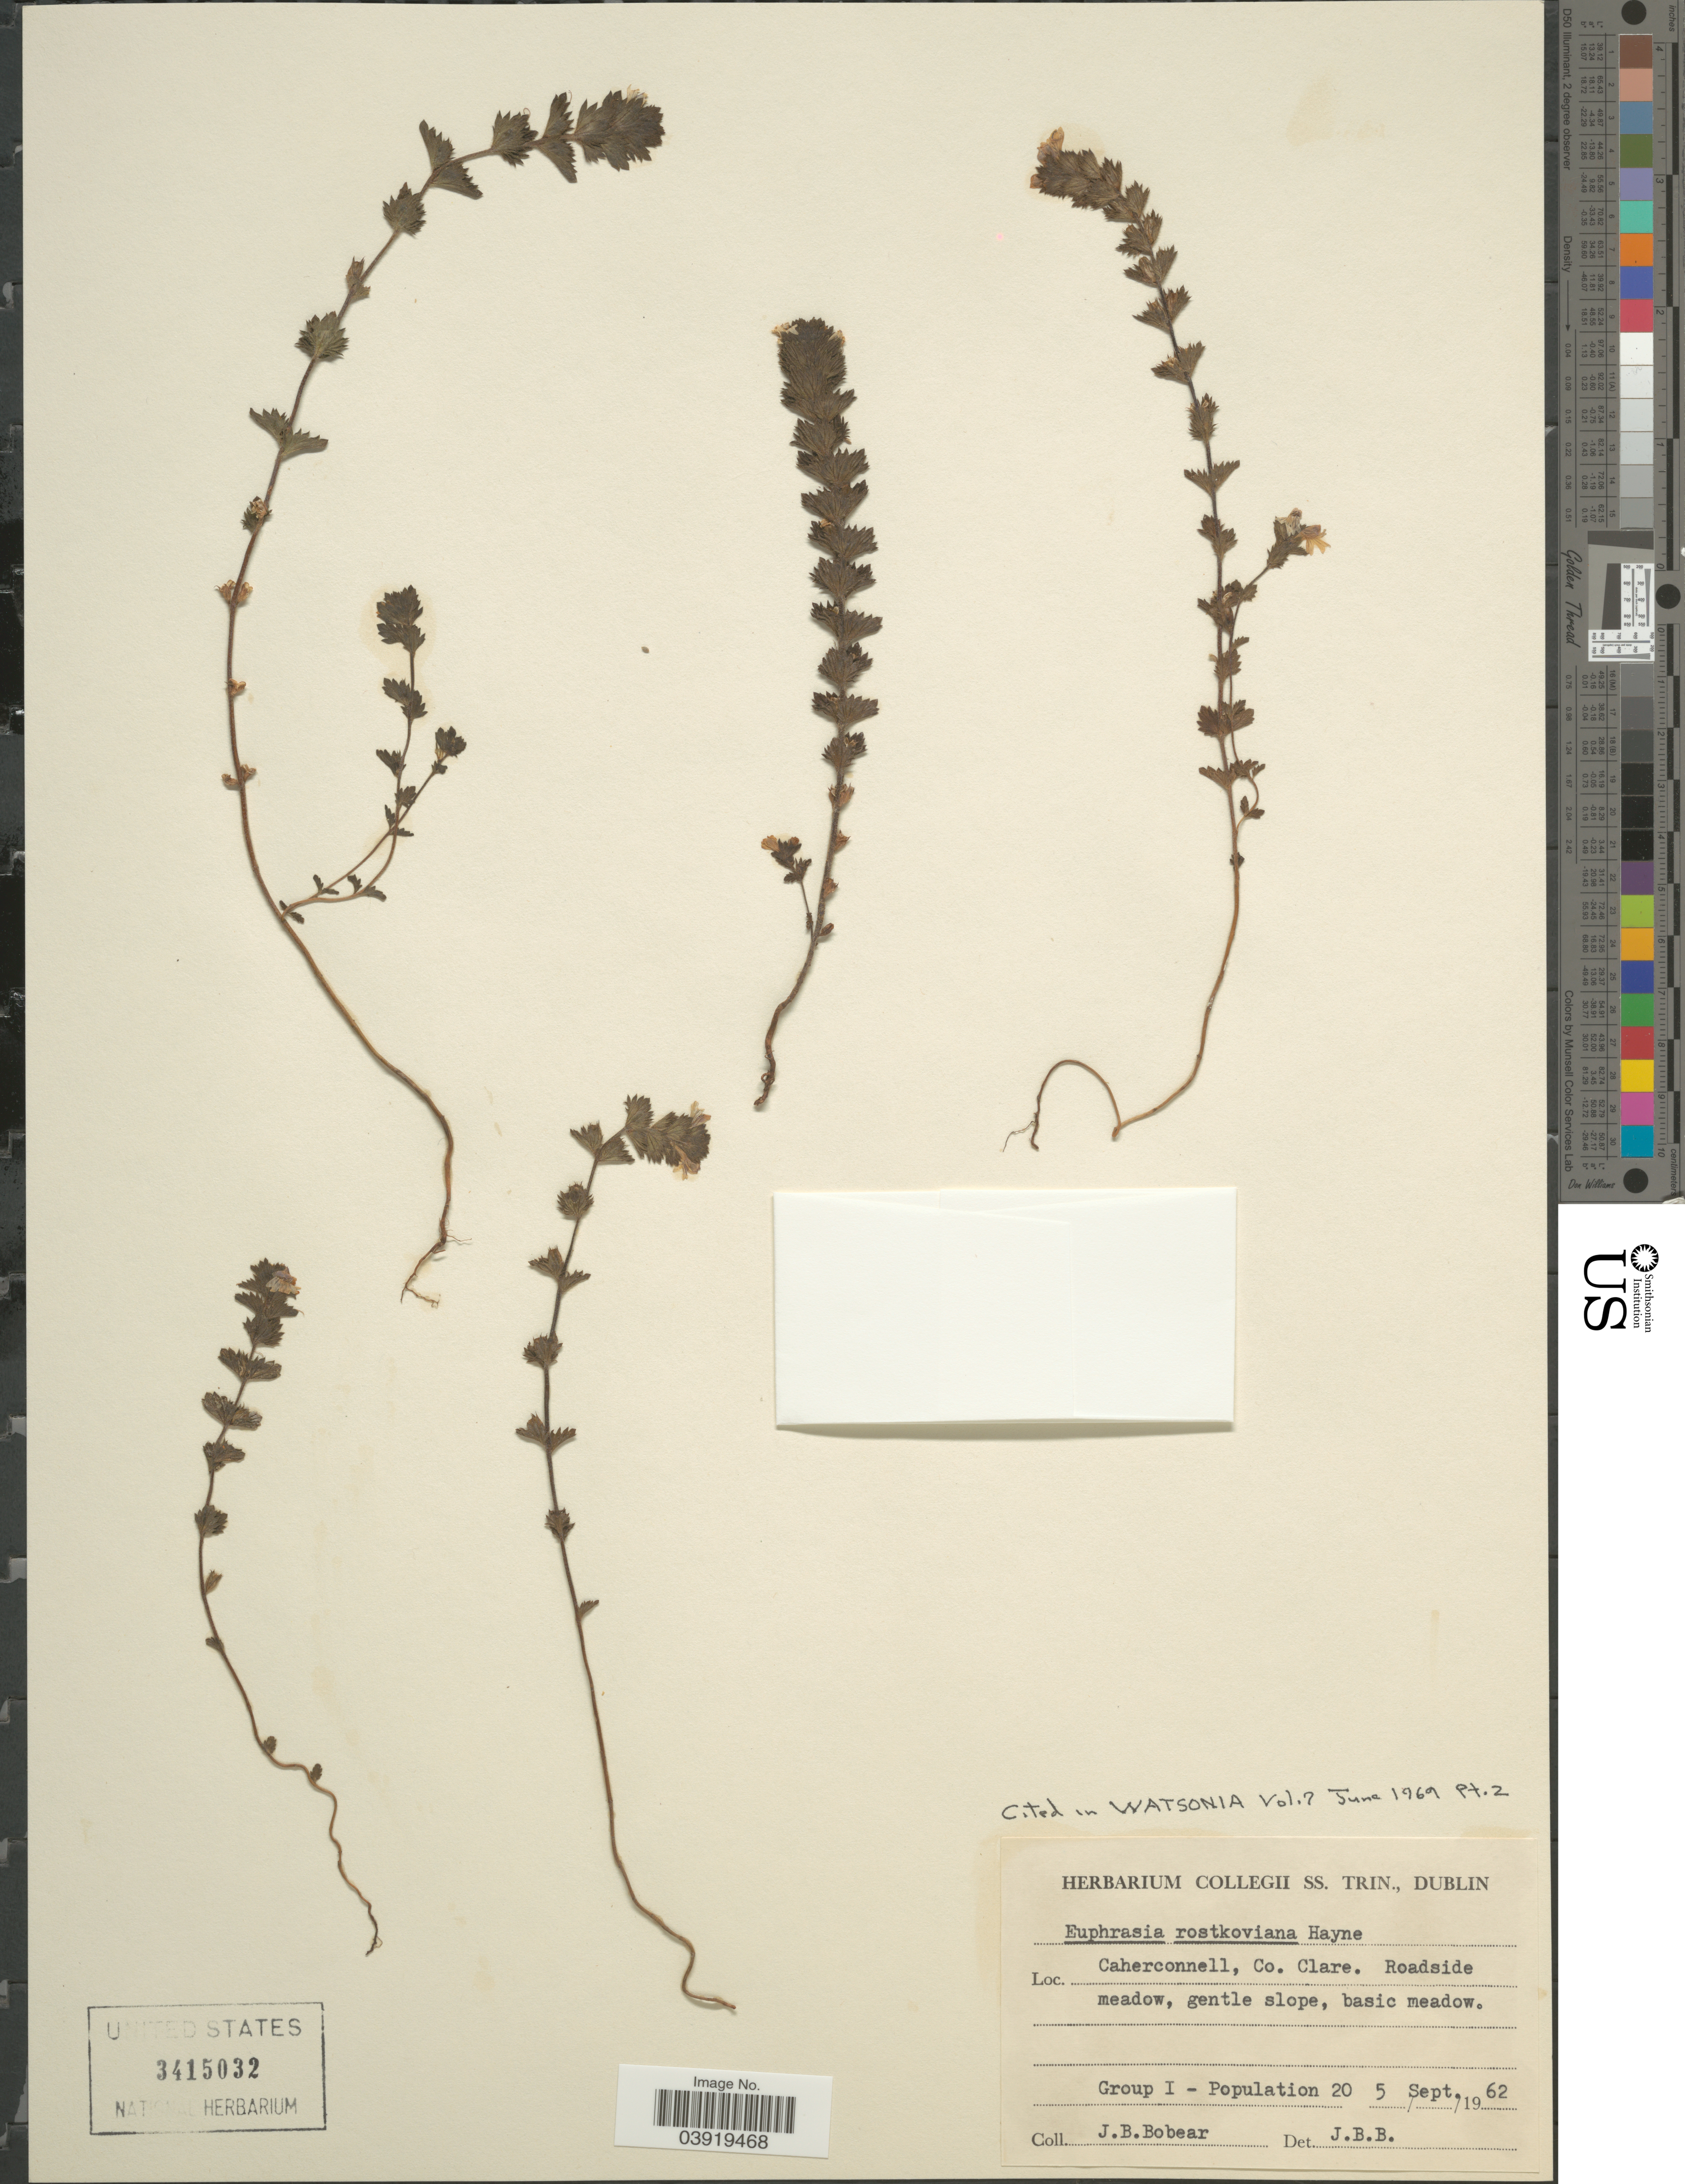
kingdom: Plantae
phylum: Tracheophyta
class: Magnoliopsida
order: Lamiales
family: Orobanchaceae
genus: Euphrasia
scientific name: Euphrasia rostkoviana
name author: Hayne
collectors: J. Bobear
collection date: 1962-09-05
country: Ireland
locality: Caherconnell, Co. Clare. Roadside meadow, gentle slope, basic meadow.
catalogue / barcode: US 3415032